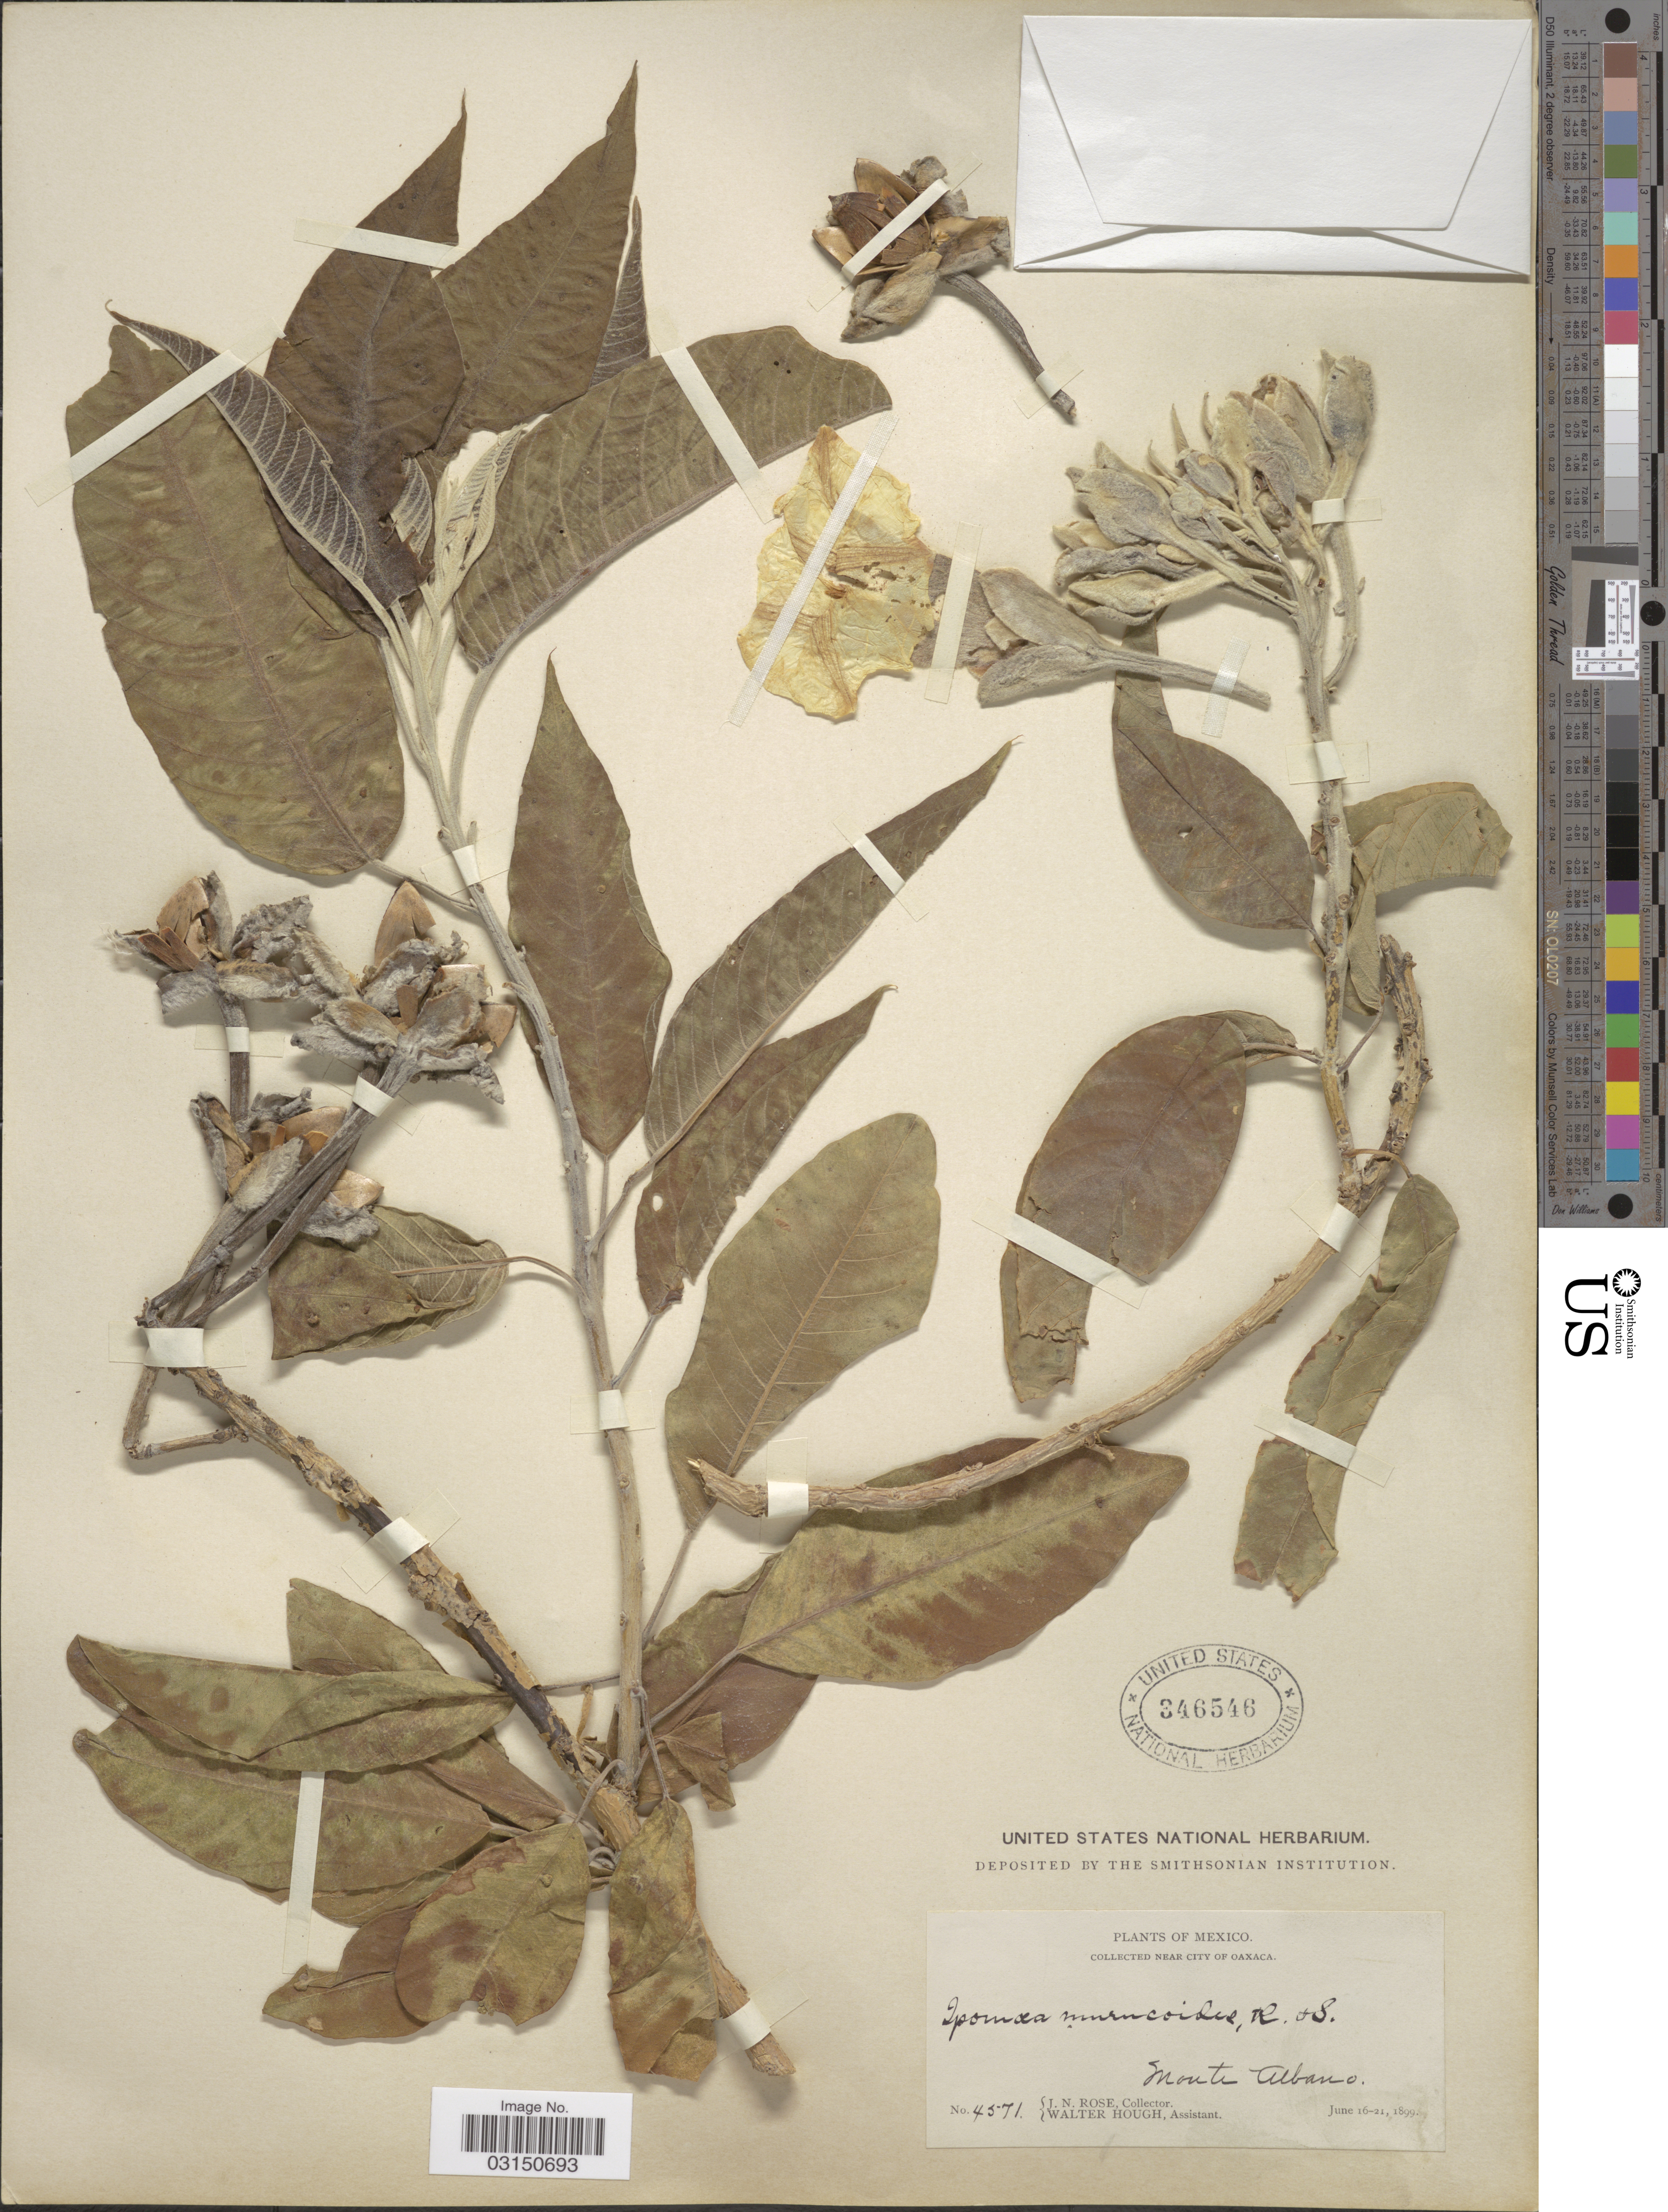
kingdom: Plantae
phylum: Tracheophyta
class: Magnoliopsida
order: Solanales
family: Convolvulaceae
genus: Ipomoea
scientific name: Ipomoea murucoides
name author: Roem. & Schult.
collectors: J. N. Rose & W. Hough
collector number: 4571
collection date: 1899-06-16/1899-06-21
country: Mexico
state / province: Oaxaca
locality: Near City of Oaxaca. Monte Albano.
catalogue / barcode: US 346546